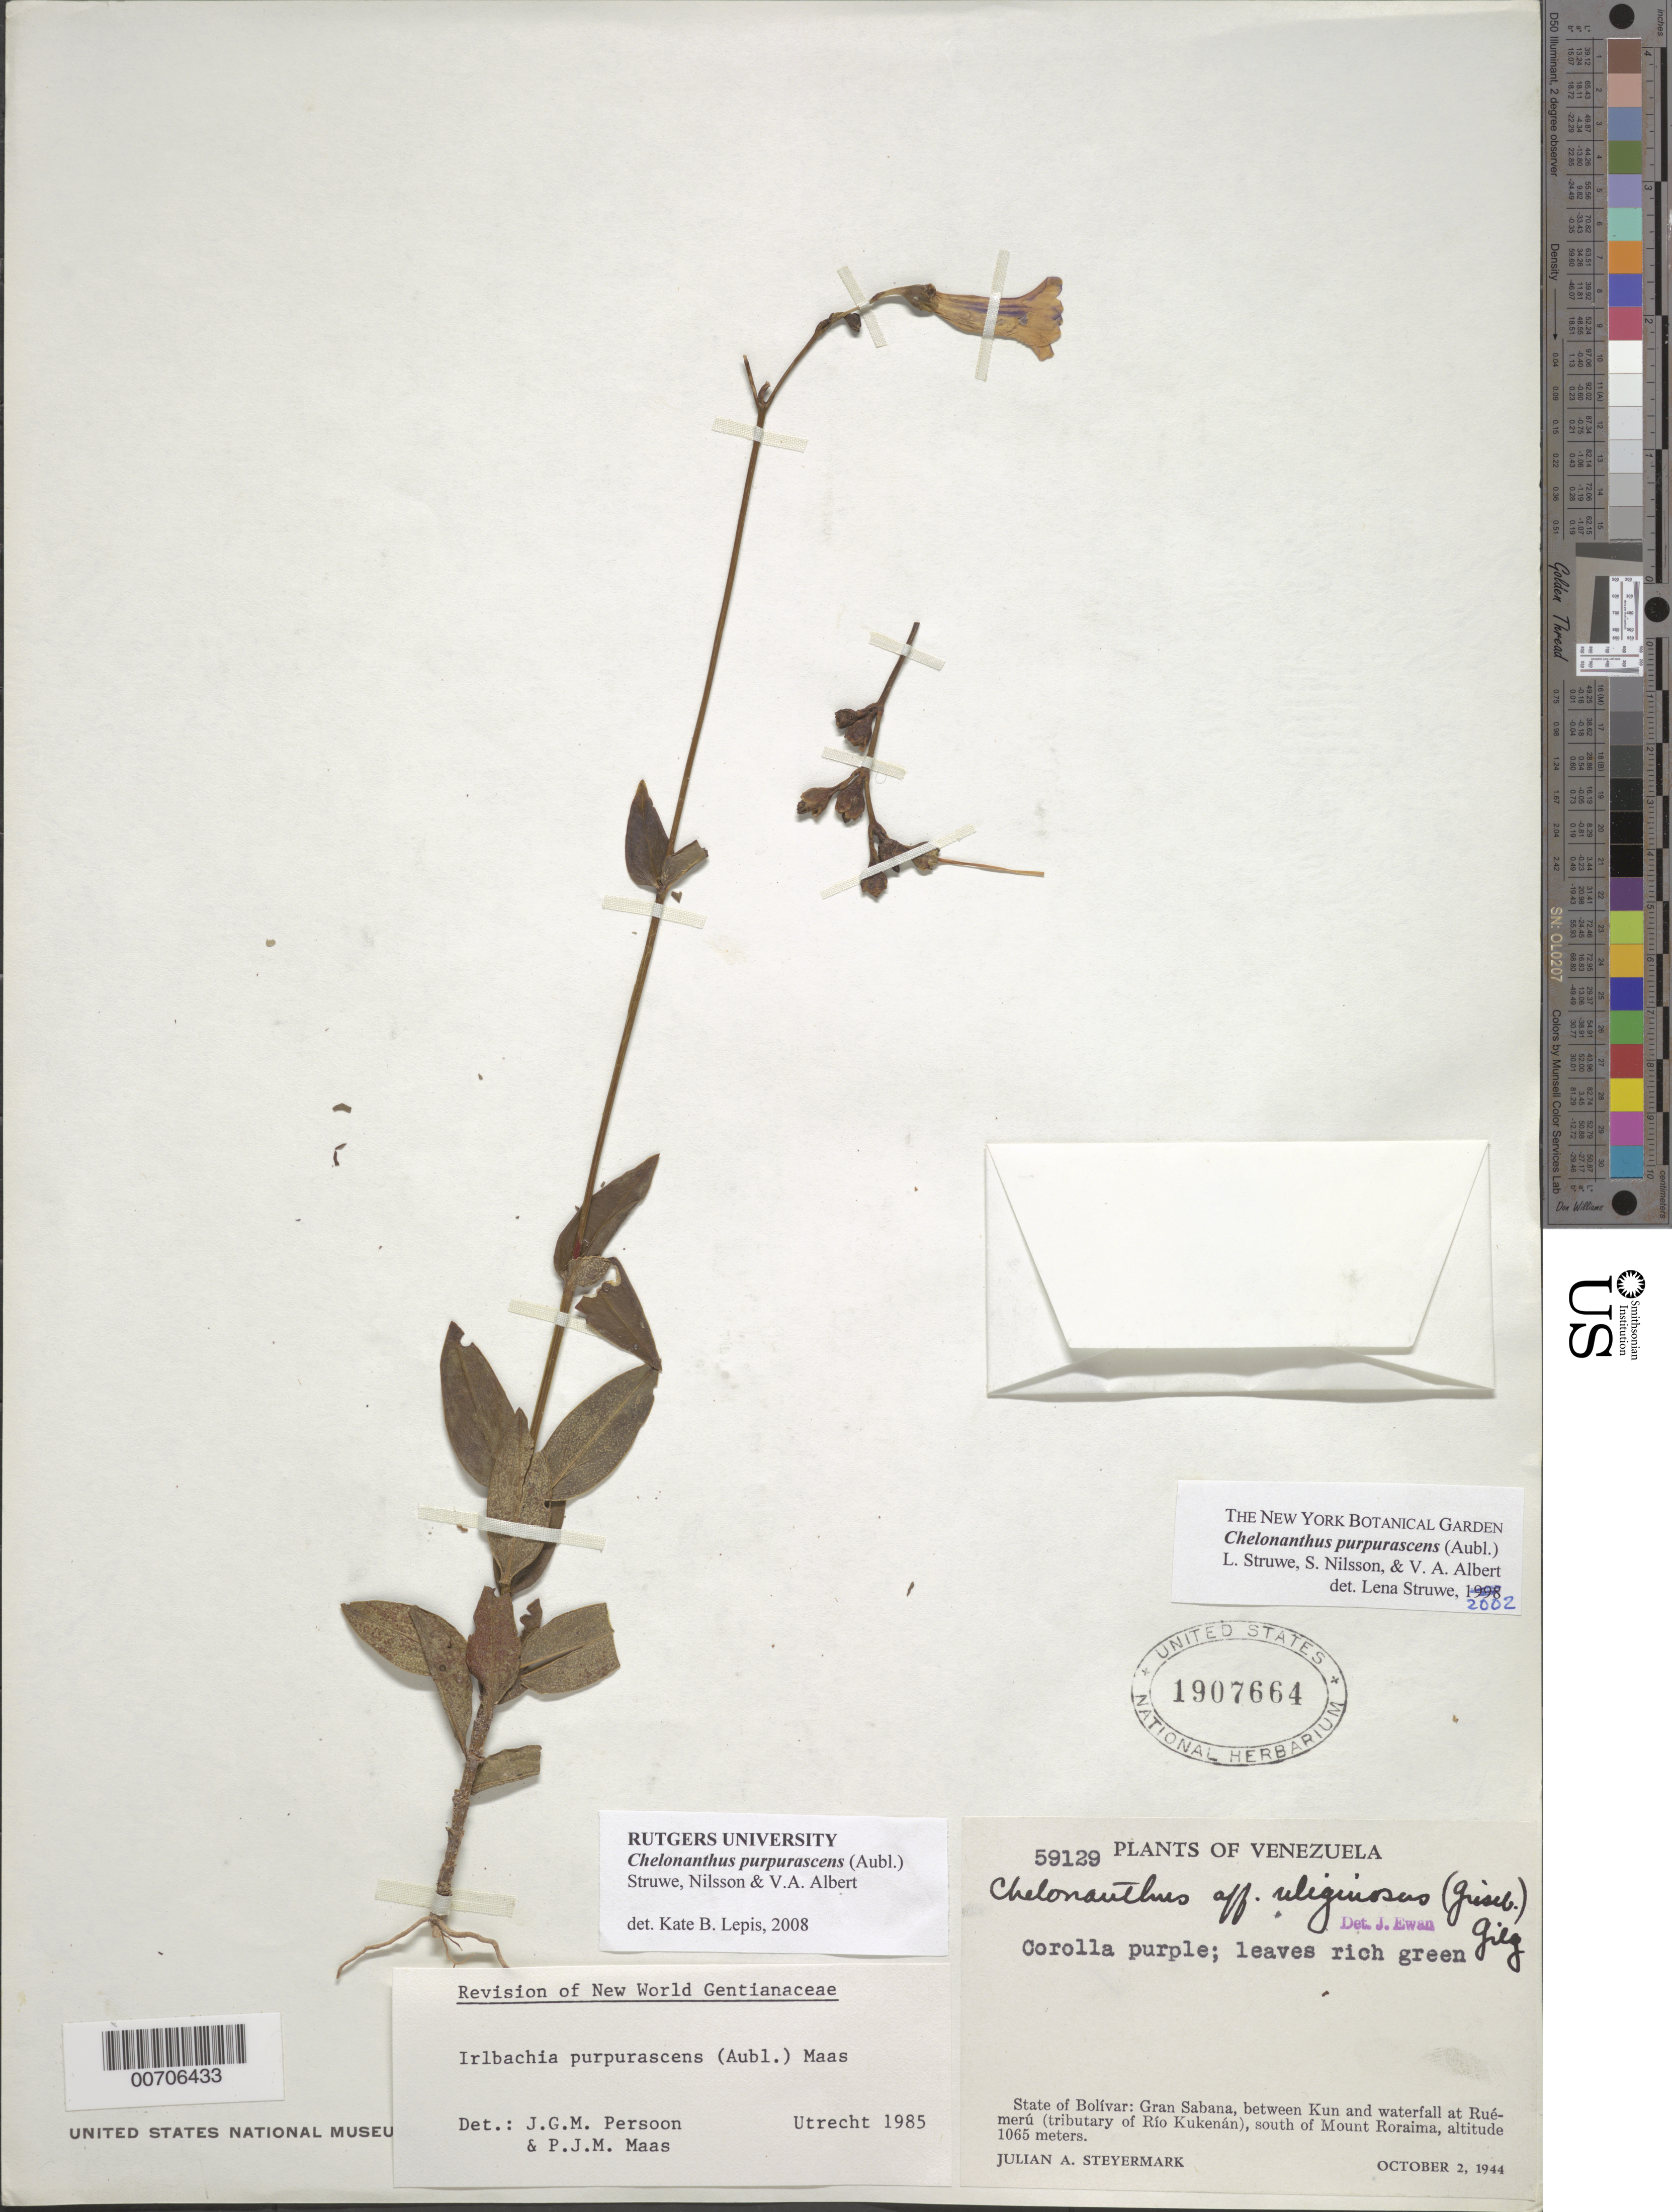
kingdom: Plantae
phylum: Tracheophyta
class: Magnoliopsida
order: Gentianales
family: Gentianaceae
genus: Chelonanthus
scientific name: Chelonanthus purpurascens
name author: (Aubl.) Struwe et al.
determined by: Struwe, L.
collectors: J. Steyermark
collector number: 59129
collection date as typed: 2-Oct-44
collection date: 1944-10-02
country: Venezuela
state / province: Bolívar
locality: Gran Sabana, between Kun and waterfall at Rué-merú (trib. Río Kukenán), south of Mt. Roraima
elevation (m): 1065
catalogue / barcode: US 1907664